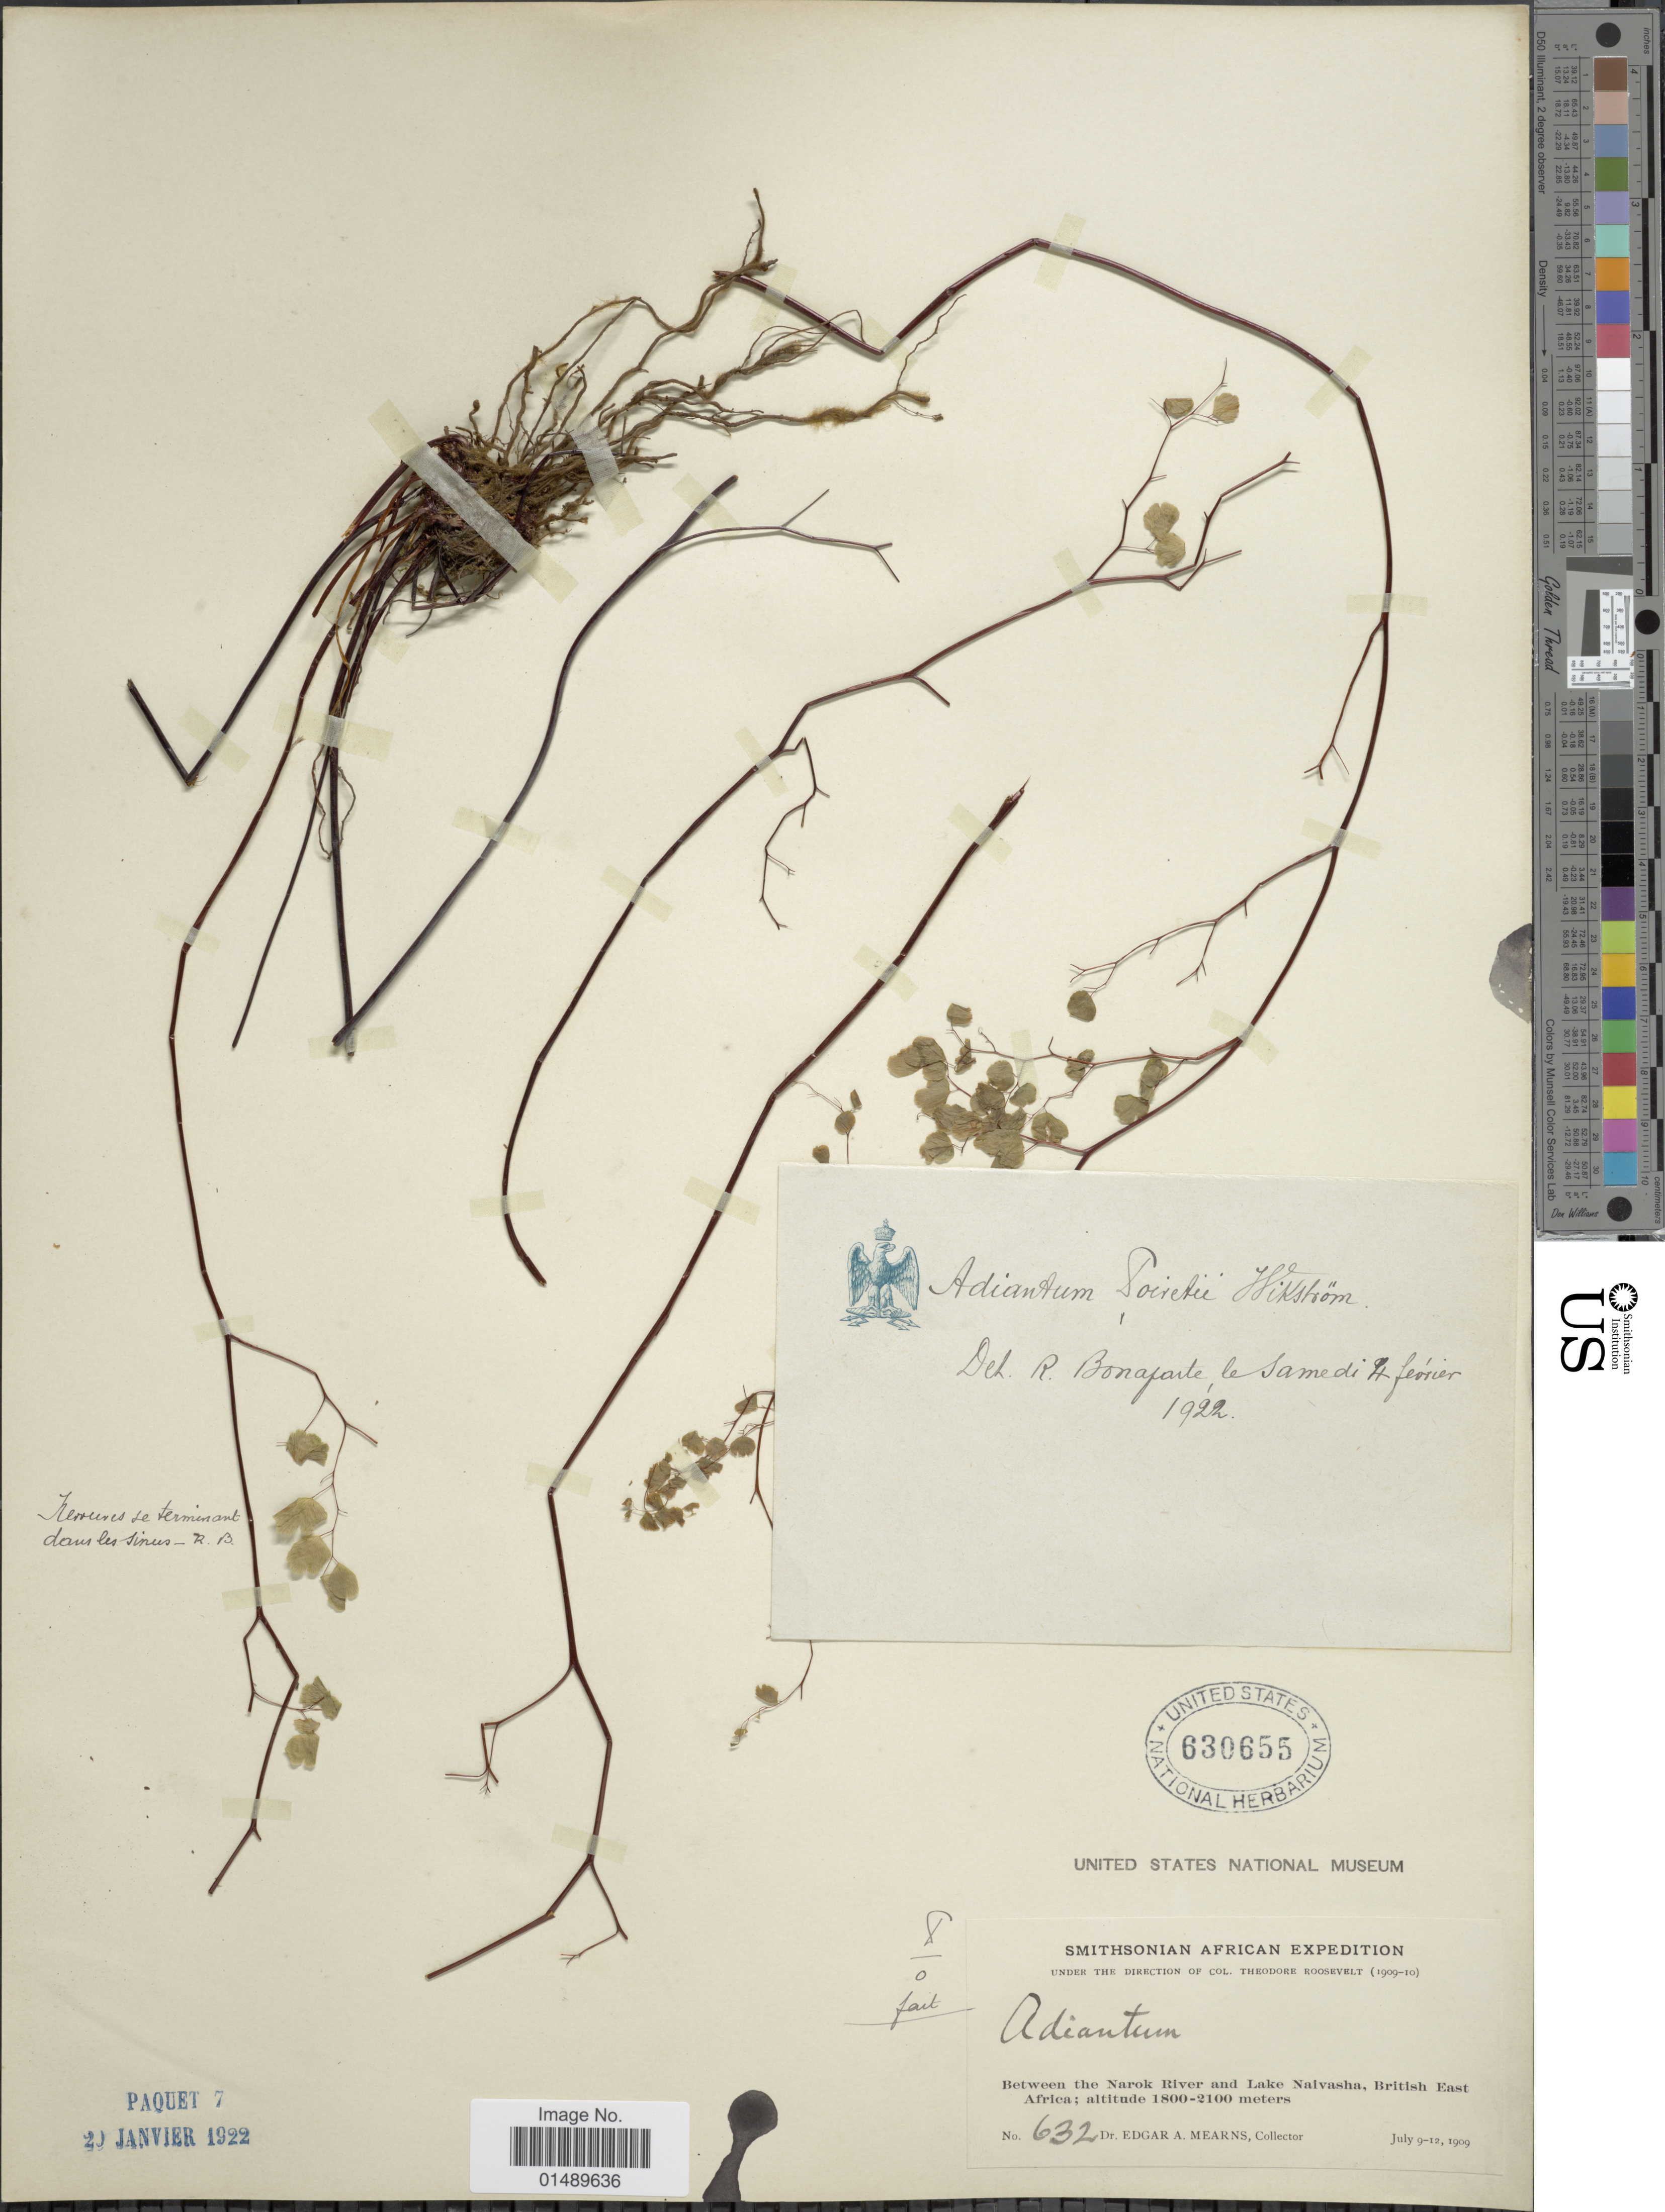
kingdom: Plantae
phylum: Tracheophyta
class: Polypodiopsida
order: Polypodiales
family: Pteridaceae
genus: Adiantum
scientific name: Adiantum poiretii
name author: Wikstr.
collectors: E. A. Mearns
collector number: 632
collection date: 1909-07-09/1909-07-12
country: Kenya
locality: Africa, between the Narok River and Lake Naivasha, British East Africa.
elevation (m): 1800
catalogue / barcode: US 603655